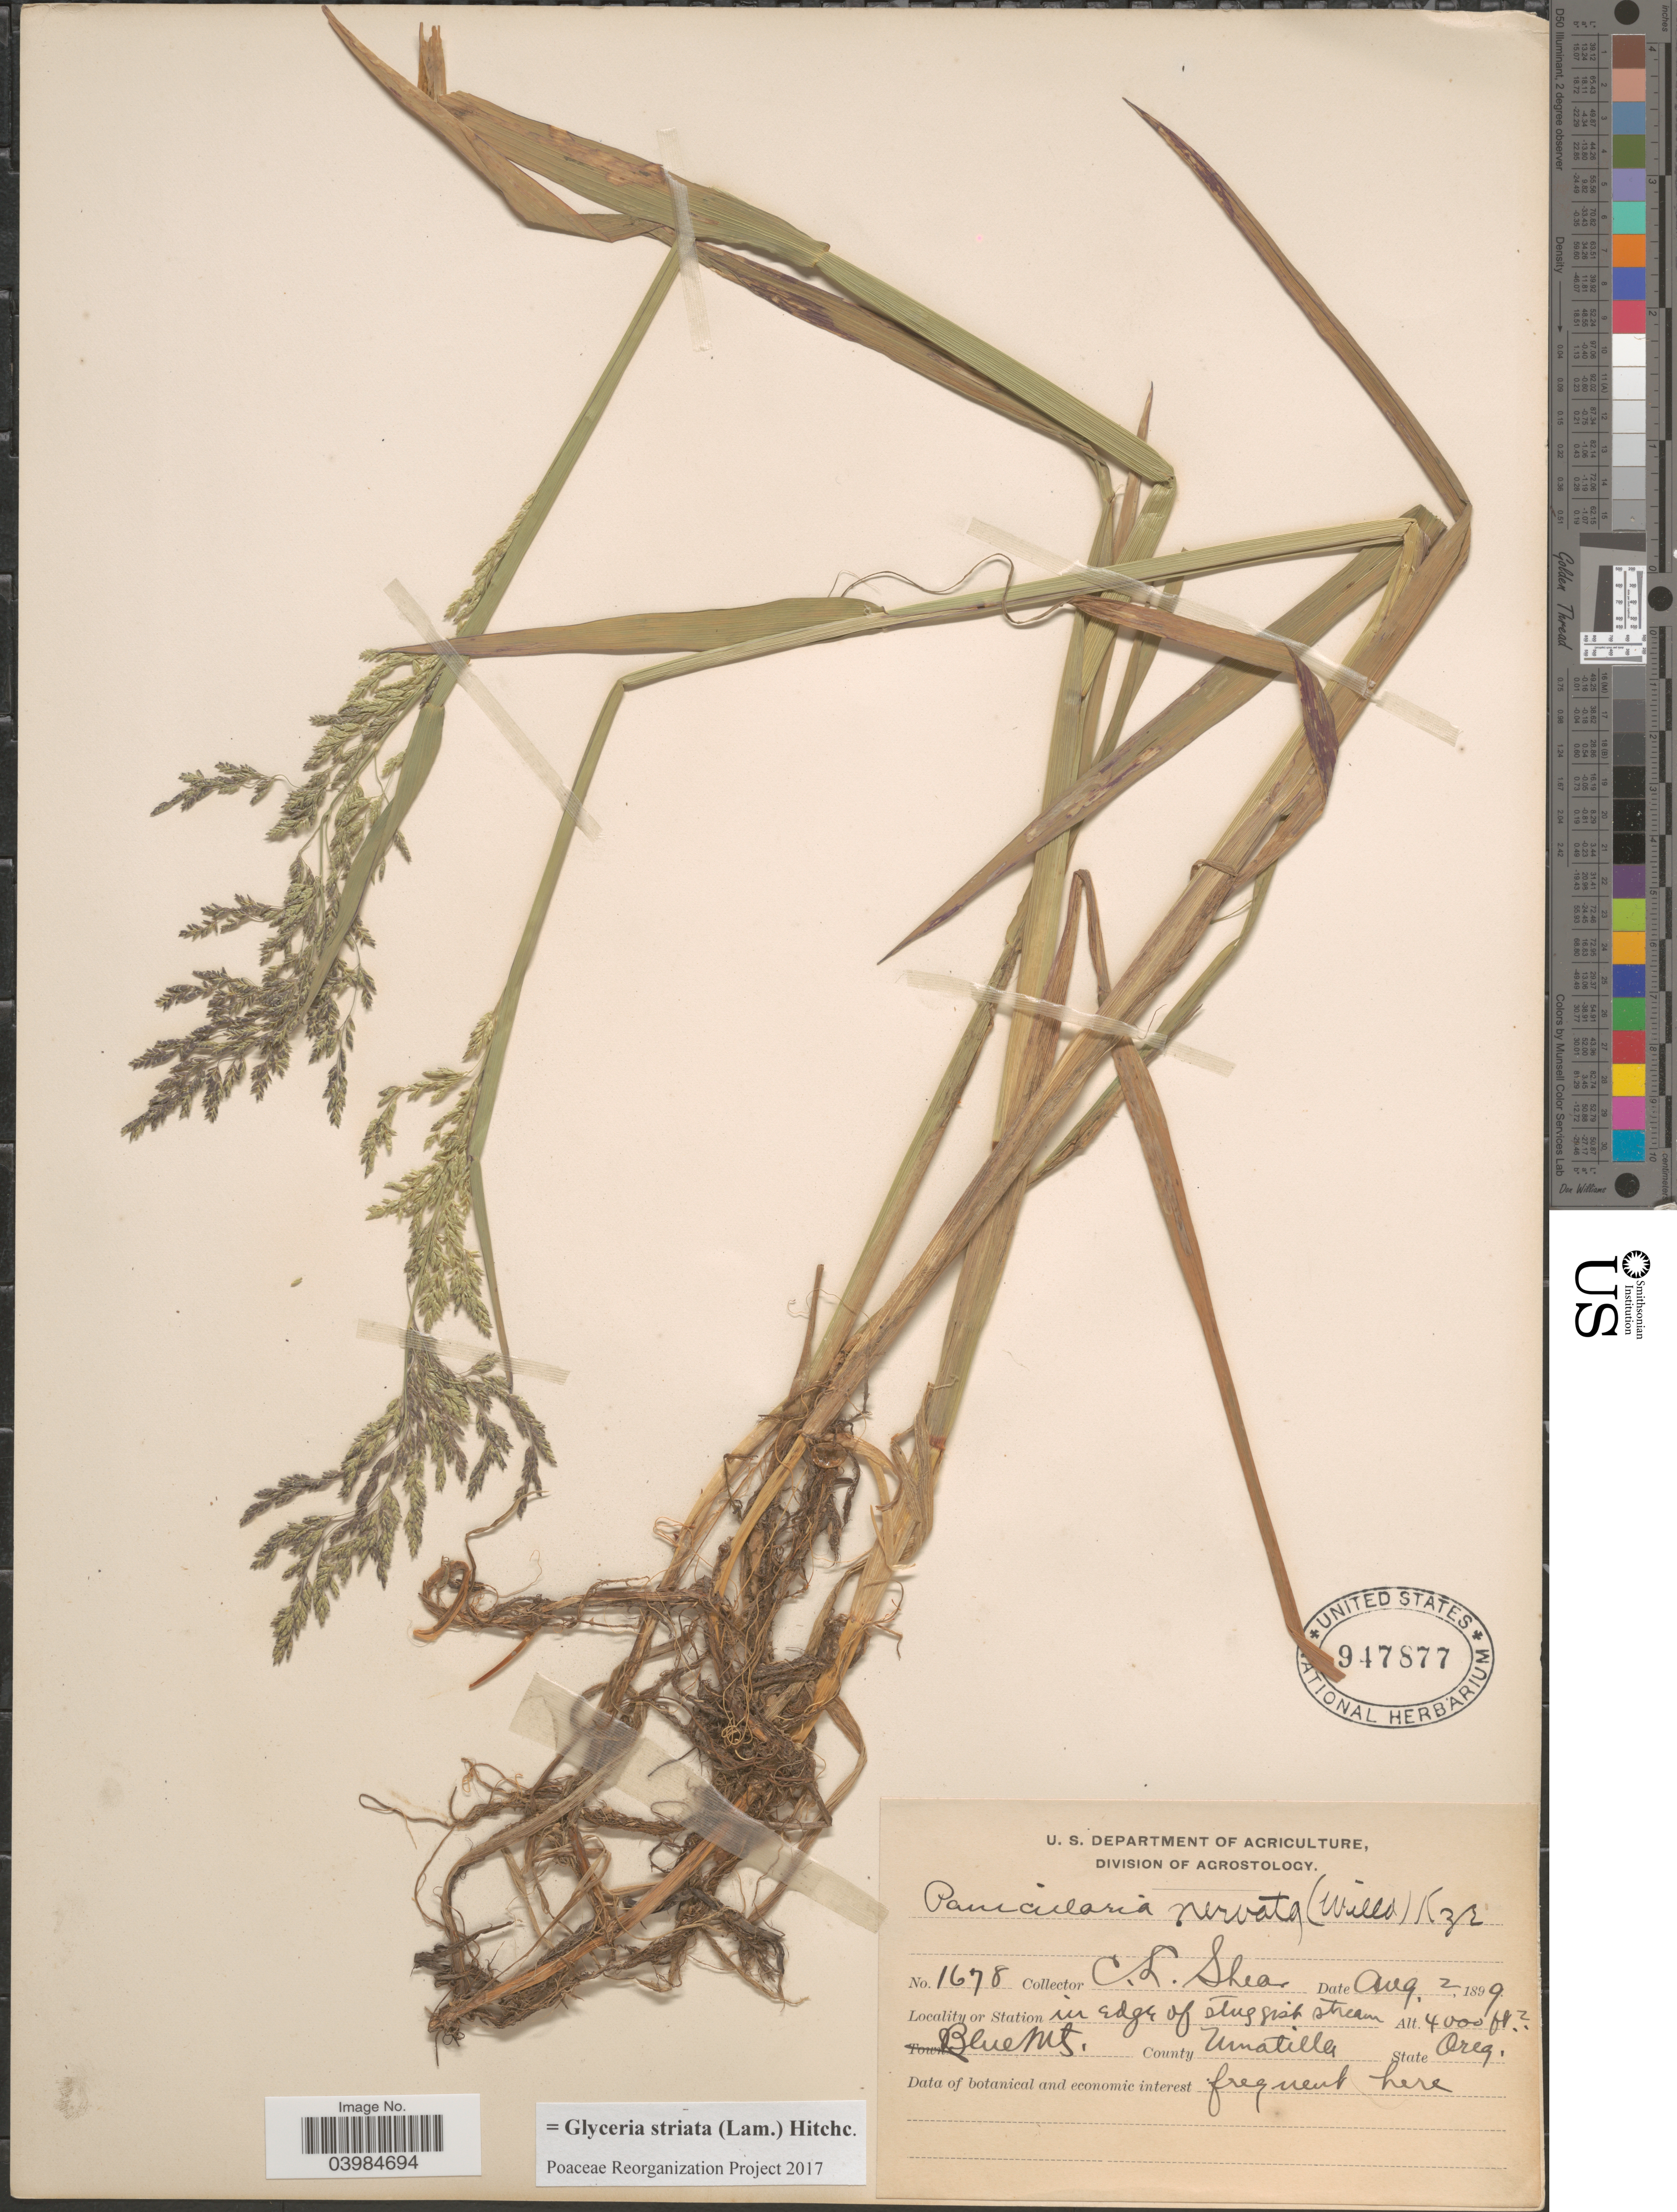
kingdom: Plantae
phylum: Tracheophyta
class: Liliopsida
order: Poales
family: Poaceae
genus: Glyceria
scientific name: Glyceria striata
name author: (Lam.) Hitchc.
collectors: C. L. Shear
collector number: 1678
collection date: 1899-08-02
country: United States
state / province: Oregon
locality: Blue Mts. County Umatilla.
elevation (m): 1219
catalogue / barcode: US 947877